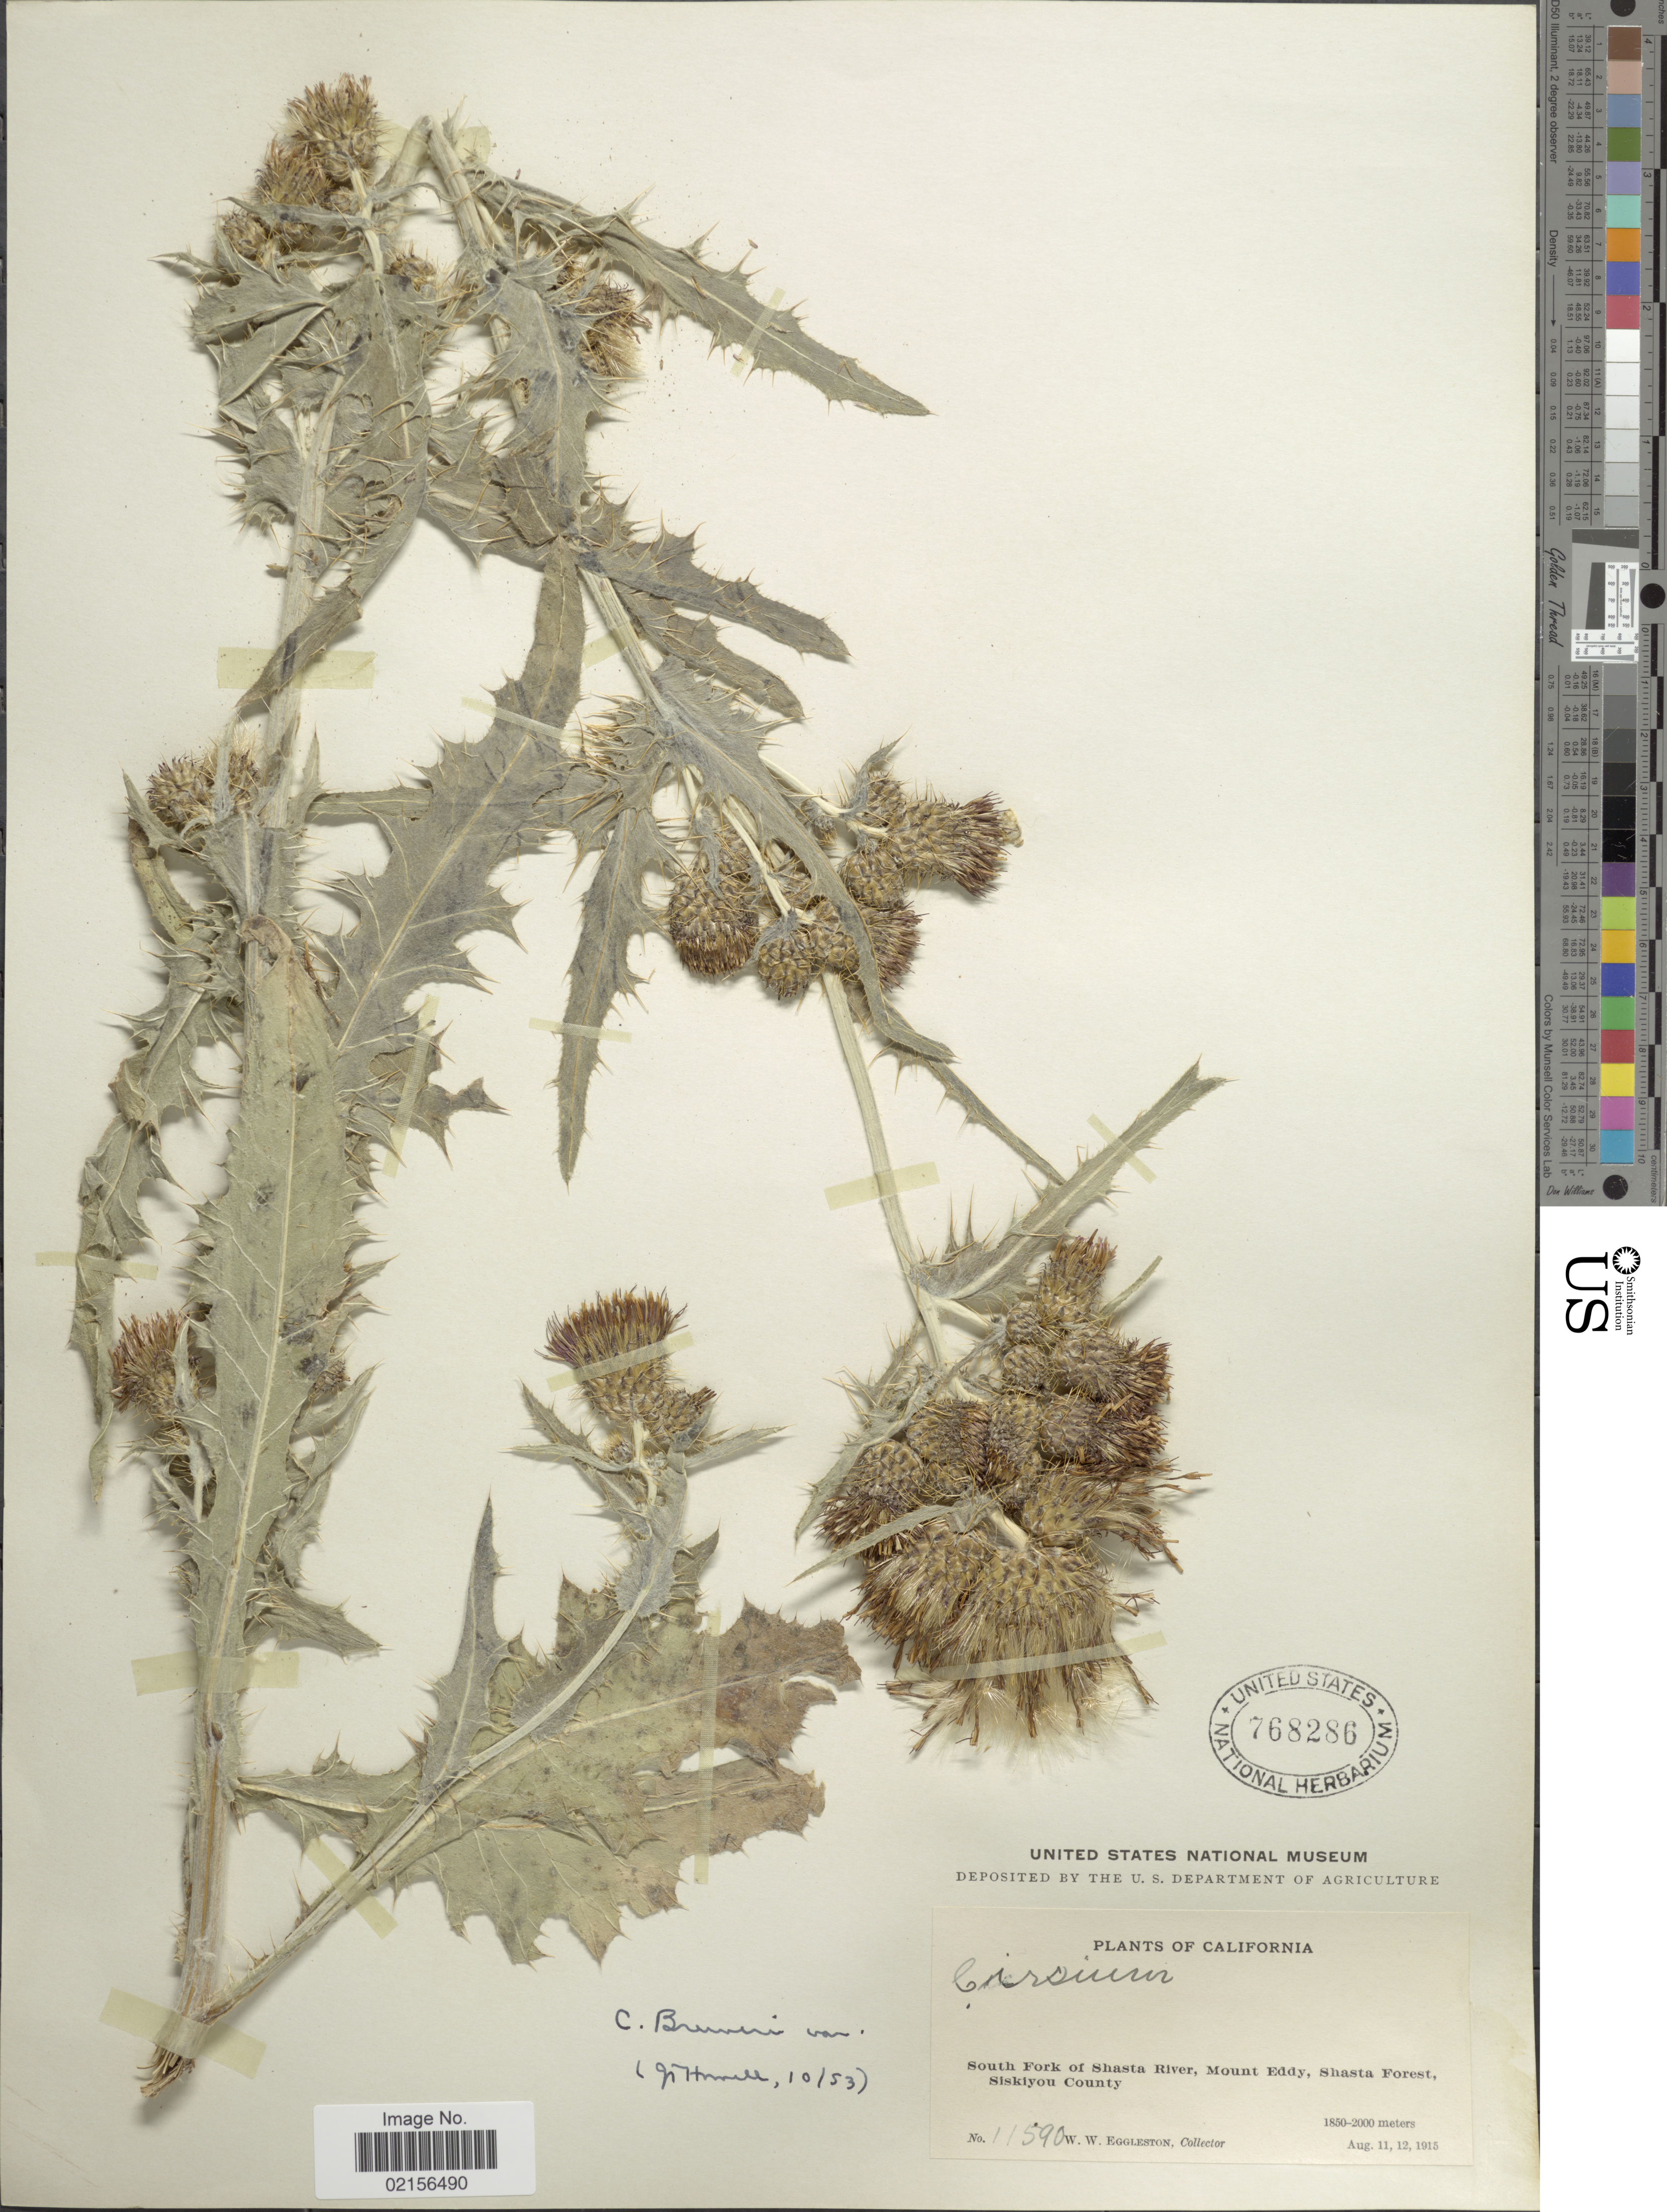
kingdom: Plantae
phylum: Tracheophyta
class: Magnoliopsida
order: Asterales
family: Asteraceae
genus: Cirsium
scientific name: Cirsium douglasii var. breweri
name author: (A. Gray) D.J. Keil & C.E. Turner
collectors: W. W. Eggleston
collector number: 11590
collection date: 1915-08-11/1915-08-12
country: United States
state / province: California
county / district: Siskiyou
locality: South Fork of Shasta River, Mount Eddy, Shasta Forest, Siskiyou County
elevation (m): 1850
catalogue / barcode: US 768286